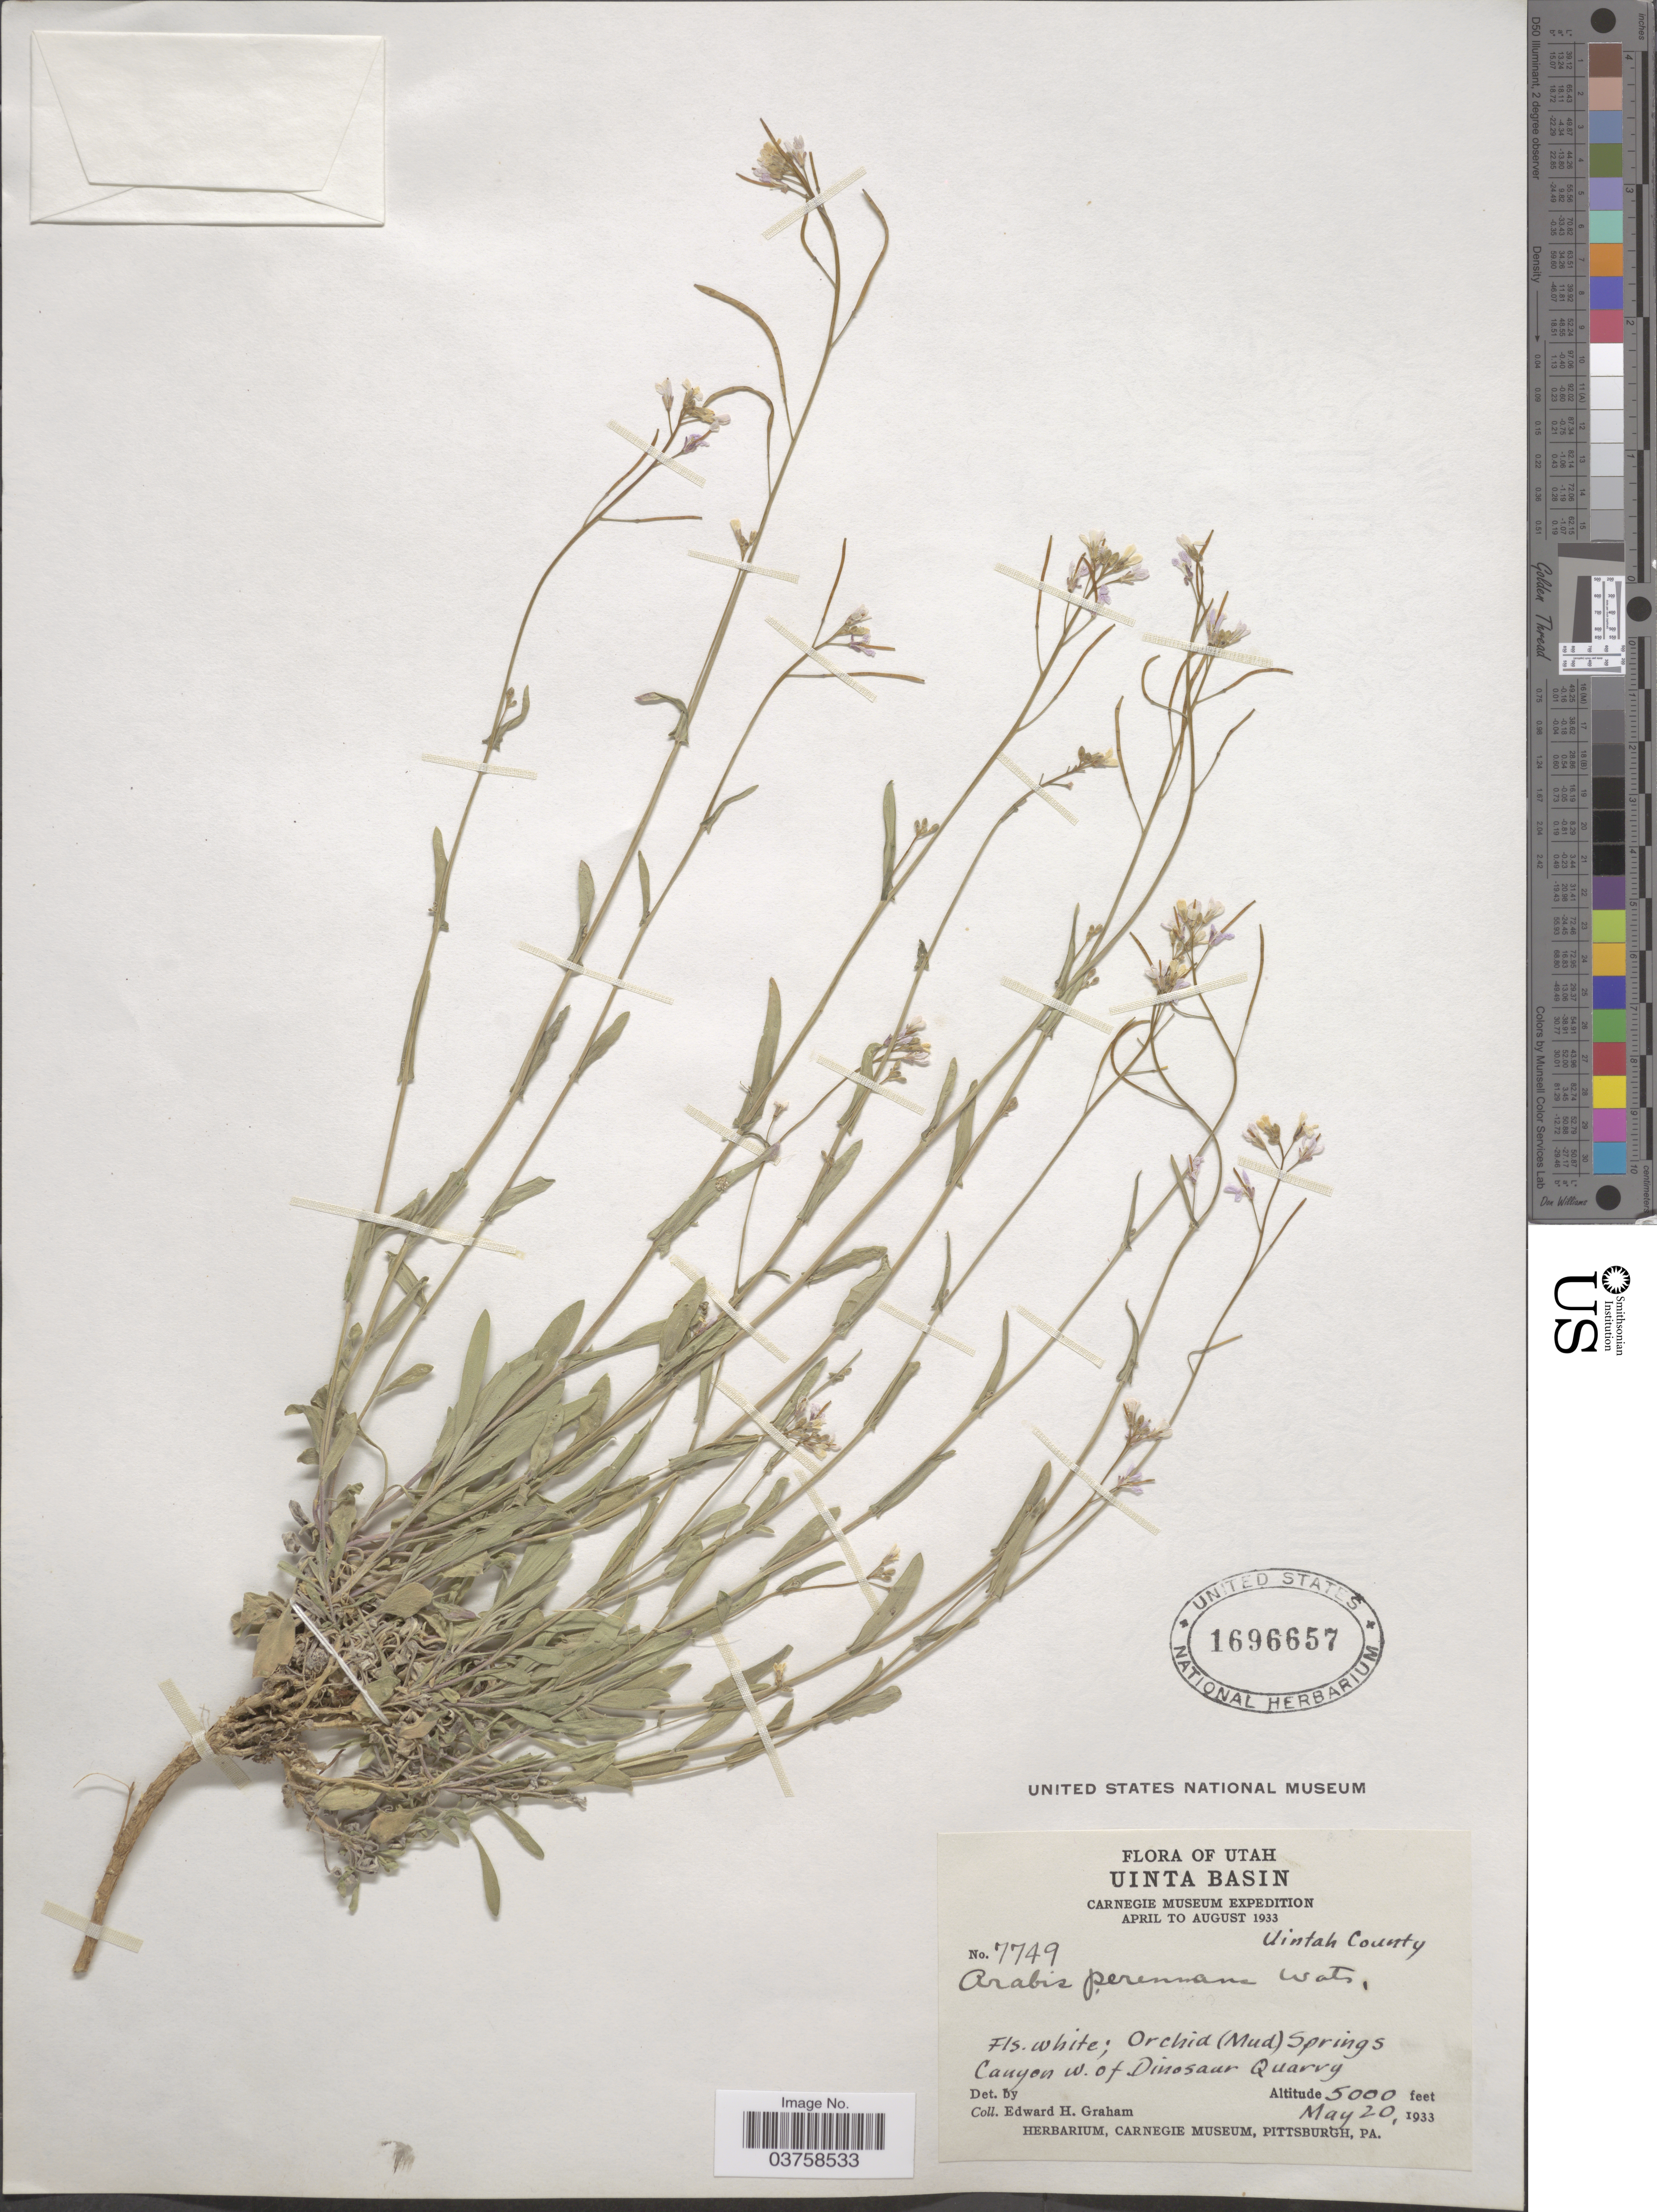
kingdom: Plantae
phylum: Tracheophyta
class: Magnoliopsida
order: Brassicales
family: Brassicaceae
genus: Arabis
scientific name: Arabis perennans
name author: S. Watson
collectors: E. H. Graham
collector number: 7749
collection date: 1933-05-20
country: United States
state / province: Utah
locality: Uinta Basin. Uintah County. Orchid (Mud) Springs. Canyon w. of Dinosaur Quarry.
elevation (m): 1524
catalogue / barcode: US 1696657